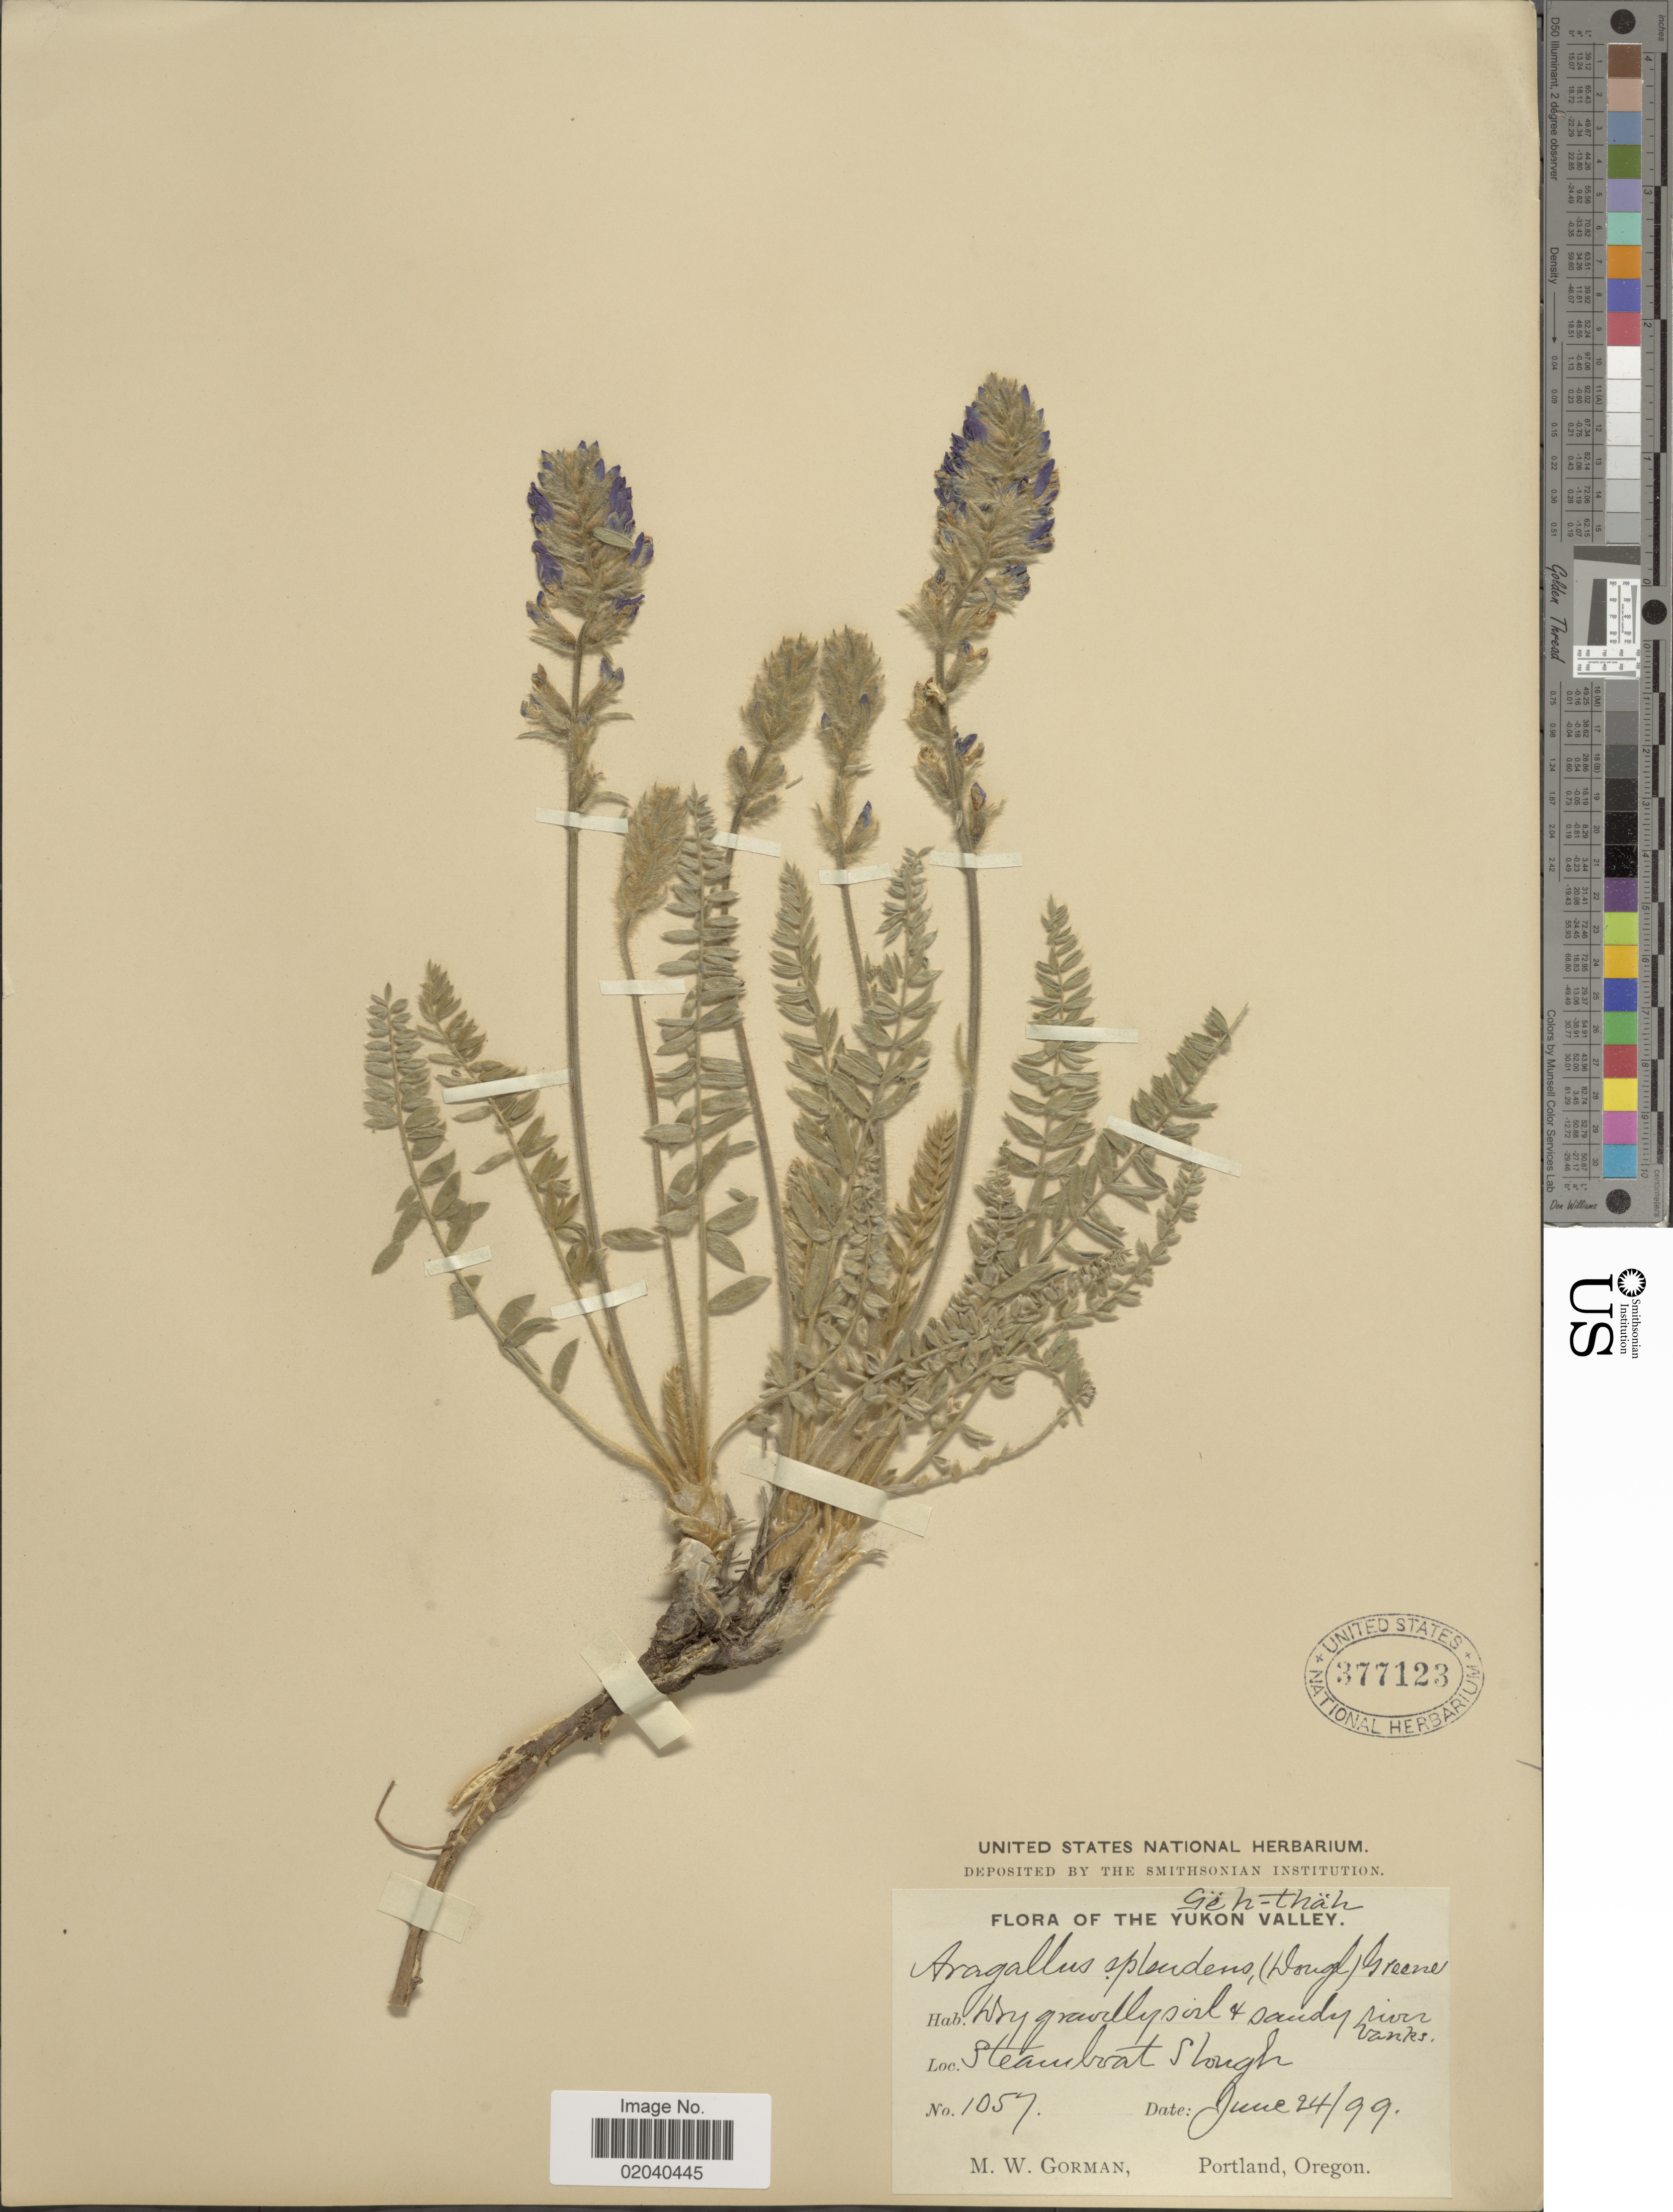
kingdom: Plantae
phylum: Tracheophyta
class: Magnoliopsida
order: Fabales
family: Fabaceae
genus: Oxytropis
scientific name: Oxytropis splendens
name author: Douglas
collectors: M. W. Gorman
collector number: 1057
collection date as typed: Transcribed d/m/y: 24/6/99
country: Canada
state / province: Yukon Territory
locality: Yukon Valley. Steamboat Slough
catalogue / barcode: US 377123